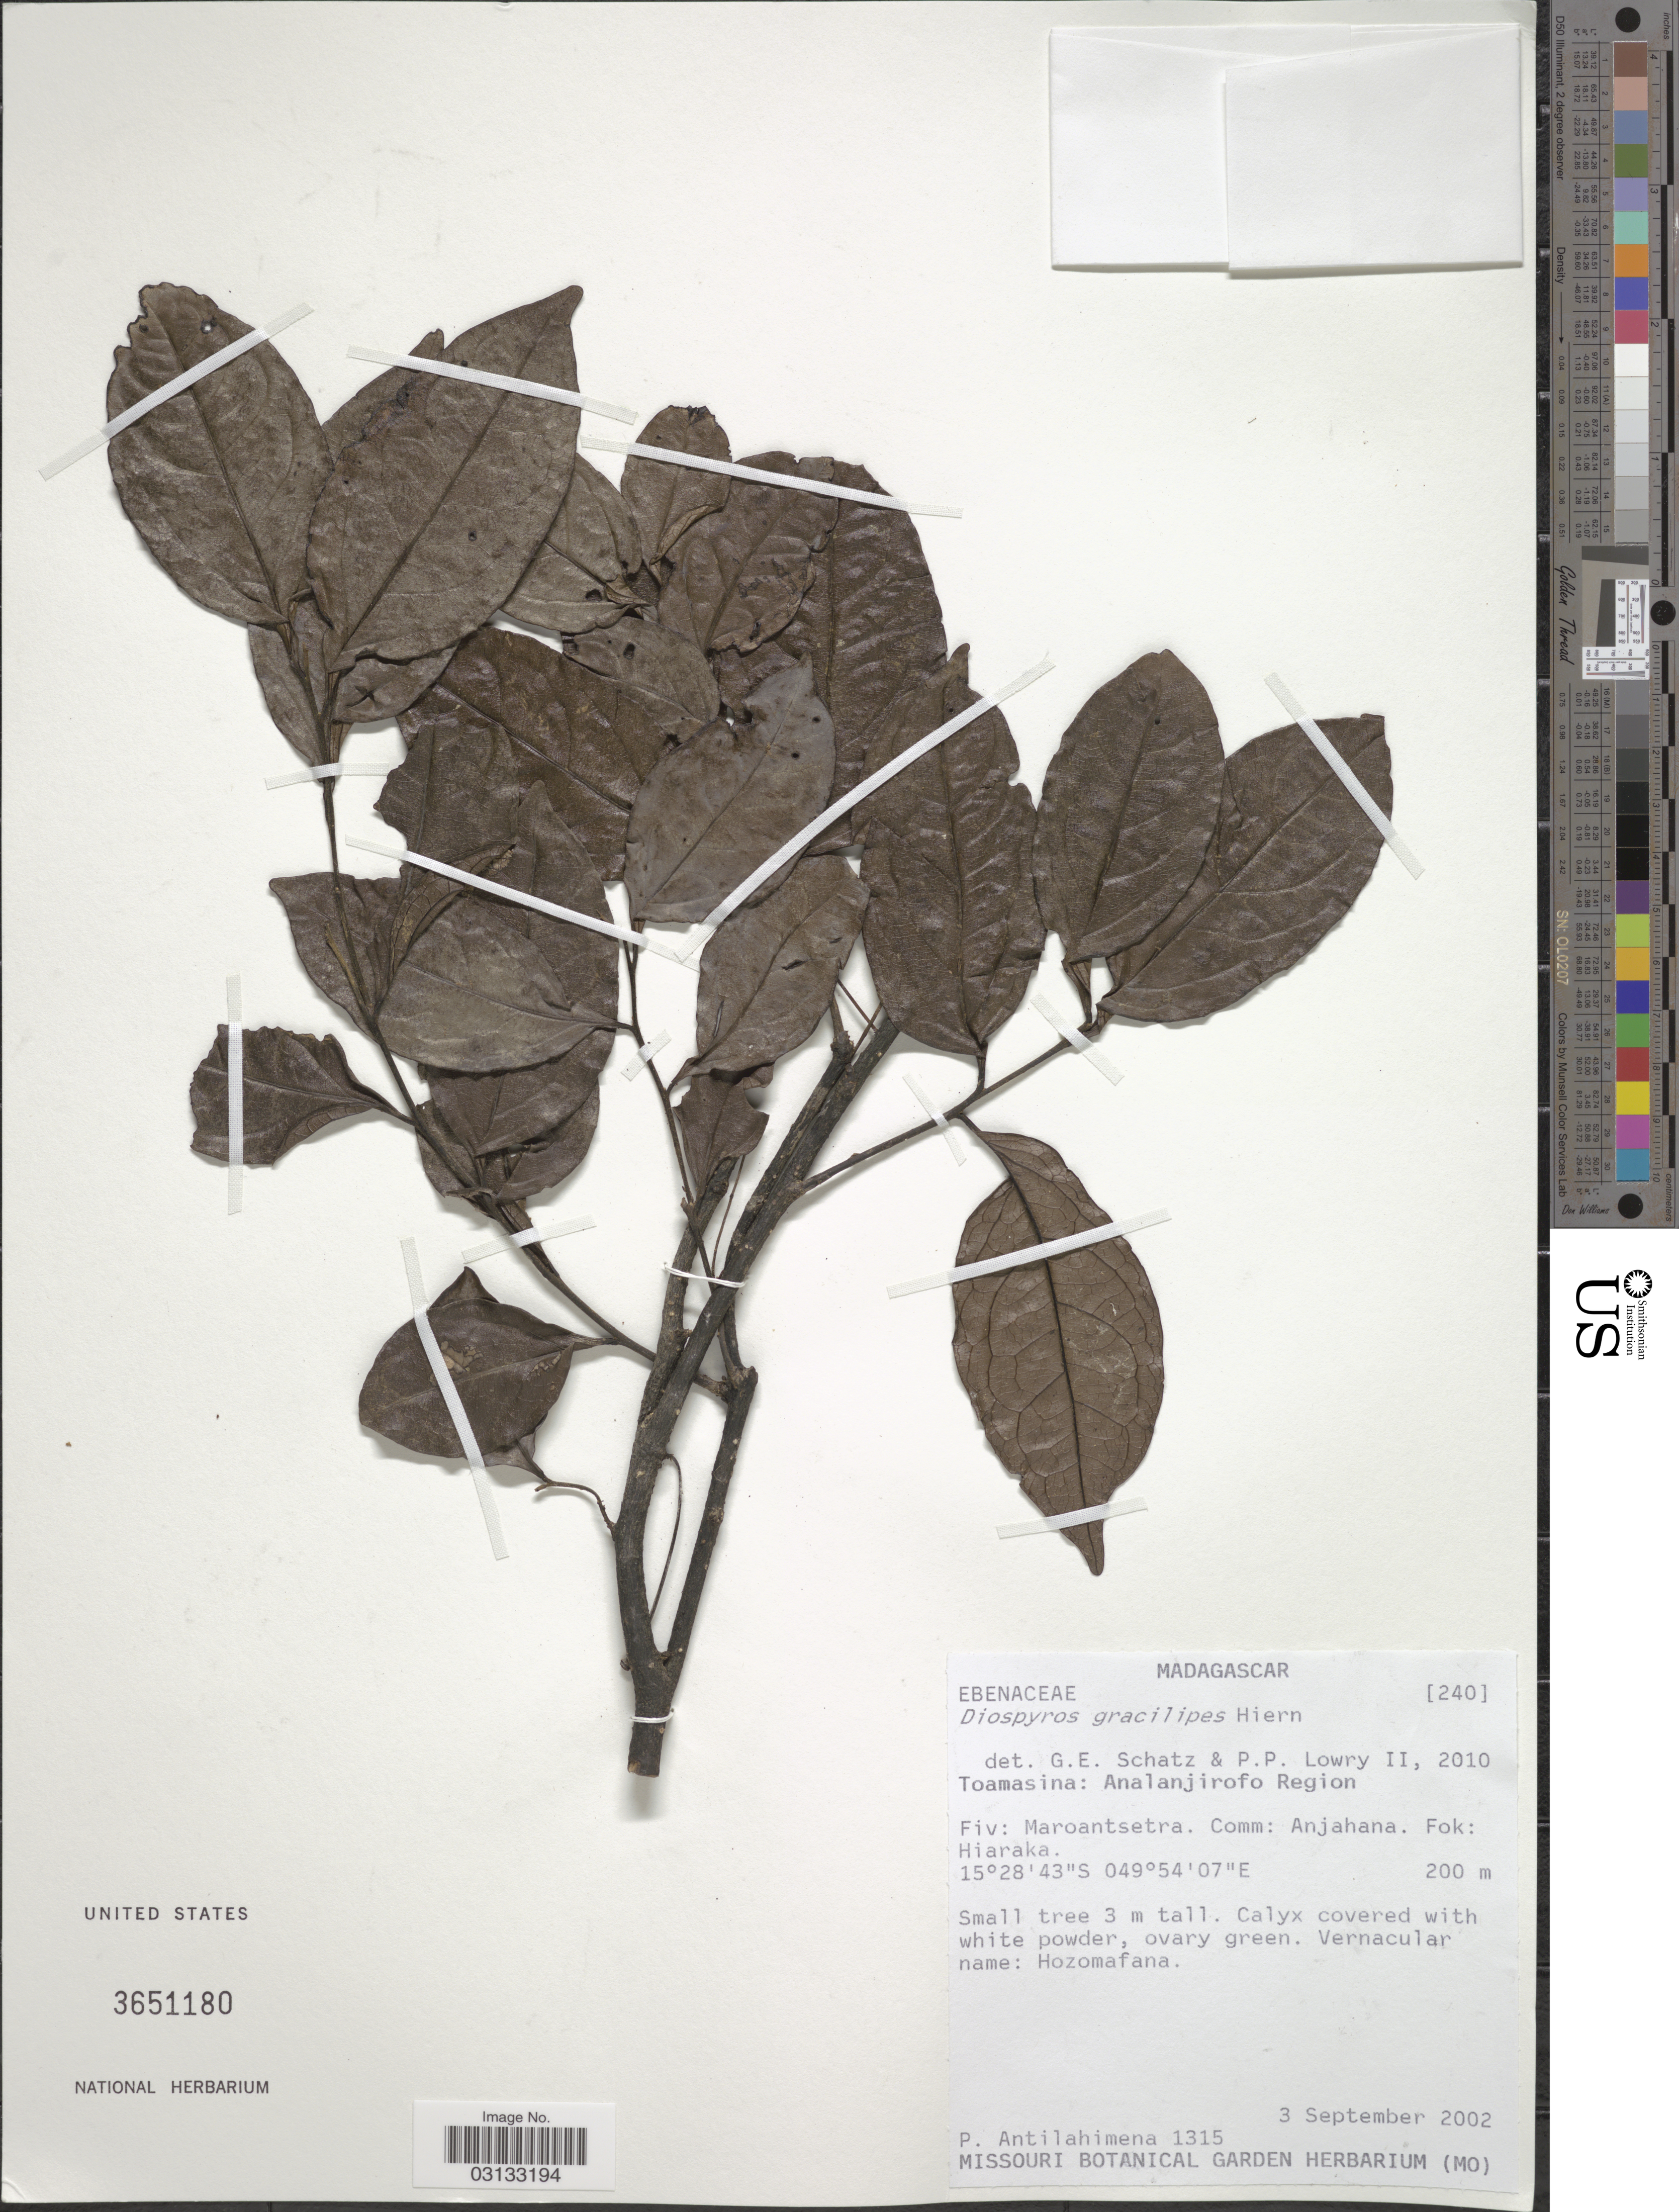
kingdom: Plantae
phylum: Tracheophyta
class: Magnoliopsida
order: Ericales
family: Ebenaceae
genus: Diospyros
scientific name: Diospyros gracilipes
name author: Hiern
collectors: P. Antilahimena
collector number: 1315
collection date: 2002-09-03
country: Madagascar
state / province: Analanjirofo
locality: Analanjirofo Region, Fiv: Maroantsetra, Comm: Anjahan, Fok: Hiaraka.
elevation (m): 200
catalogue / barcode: US 3651180